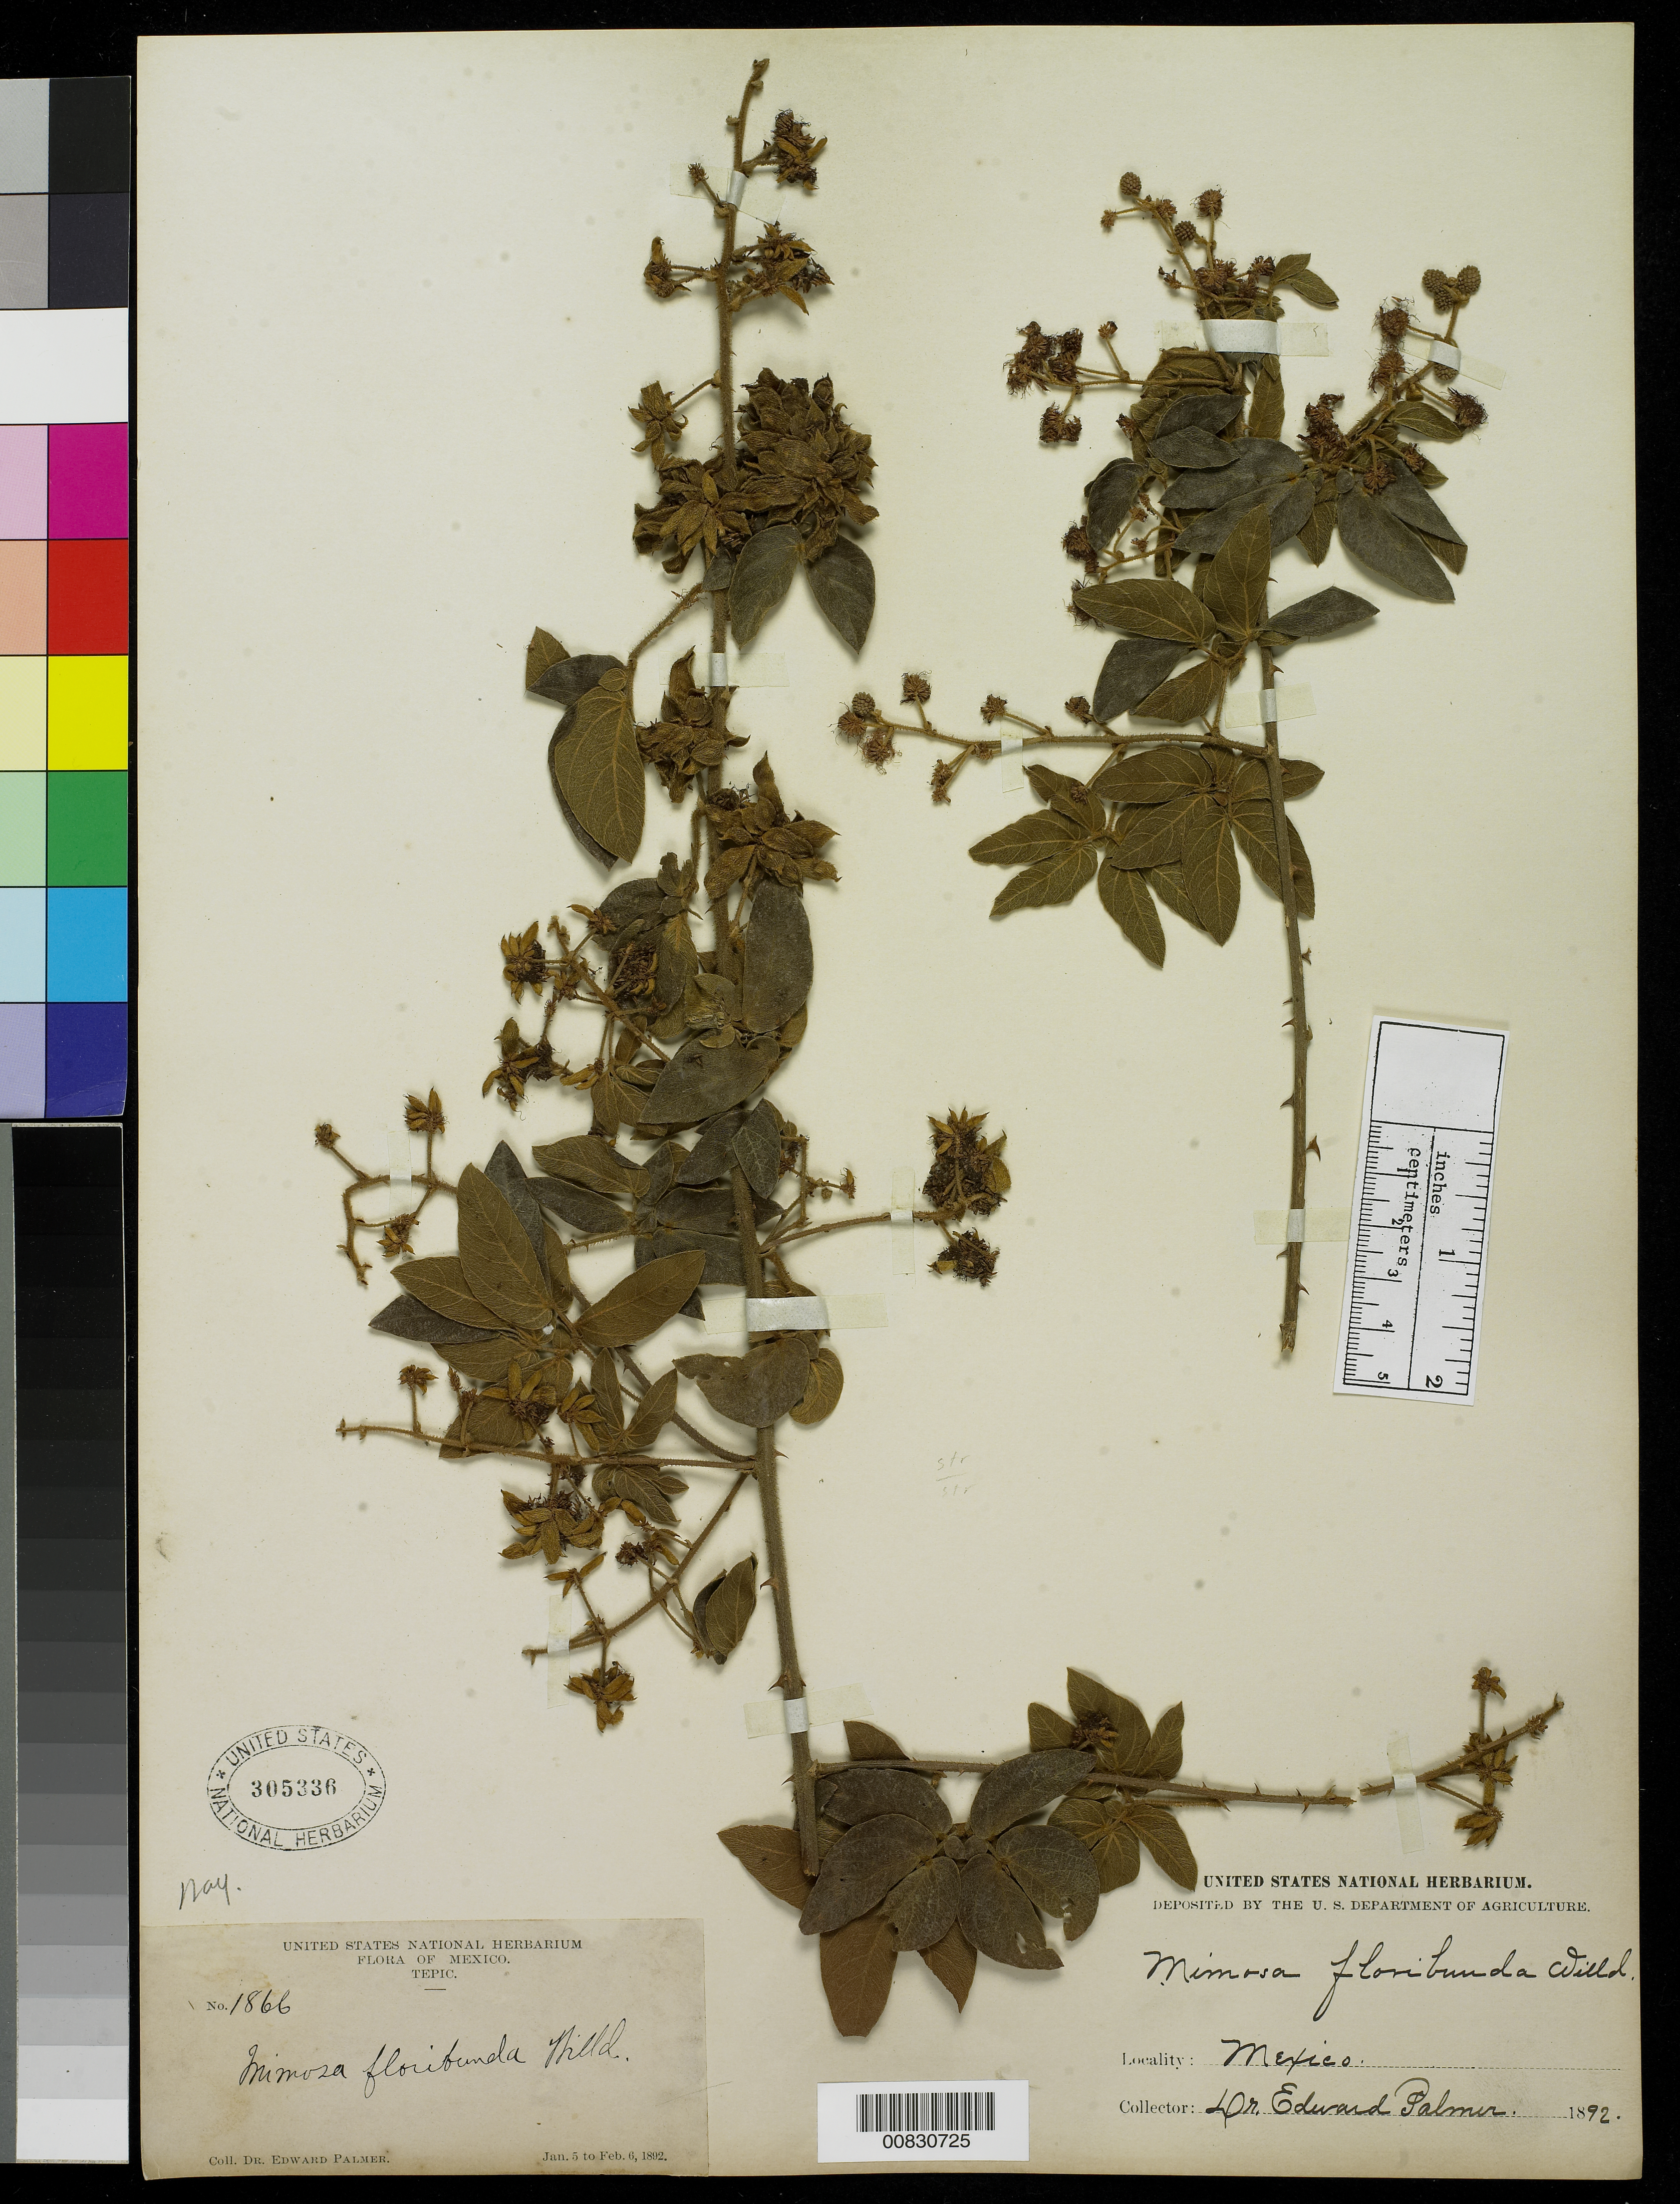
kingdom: Plantae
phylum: Tracheophyta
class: Magnoliopsida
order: Fabales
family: Fabaceae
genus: Mimosa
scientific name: Mimosa albida var. strigosa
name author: (Willd.) B.L. Rob.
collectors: E. Palmer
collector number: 1866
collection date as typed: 05 Jan 1892 to 06 Feb 1892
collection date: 1892-01-05/1892-02-06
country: Mexico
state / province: Nayarit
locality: Tepic, Nayarit.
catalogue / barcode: US 305336